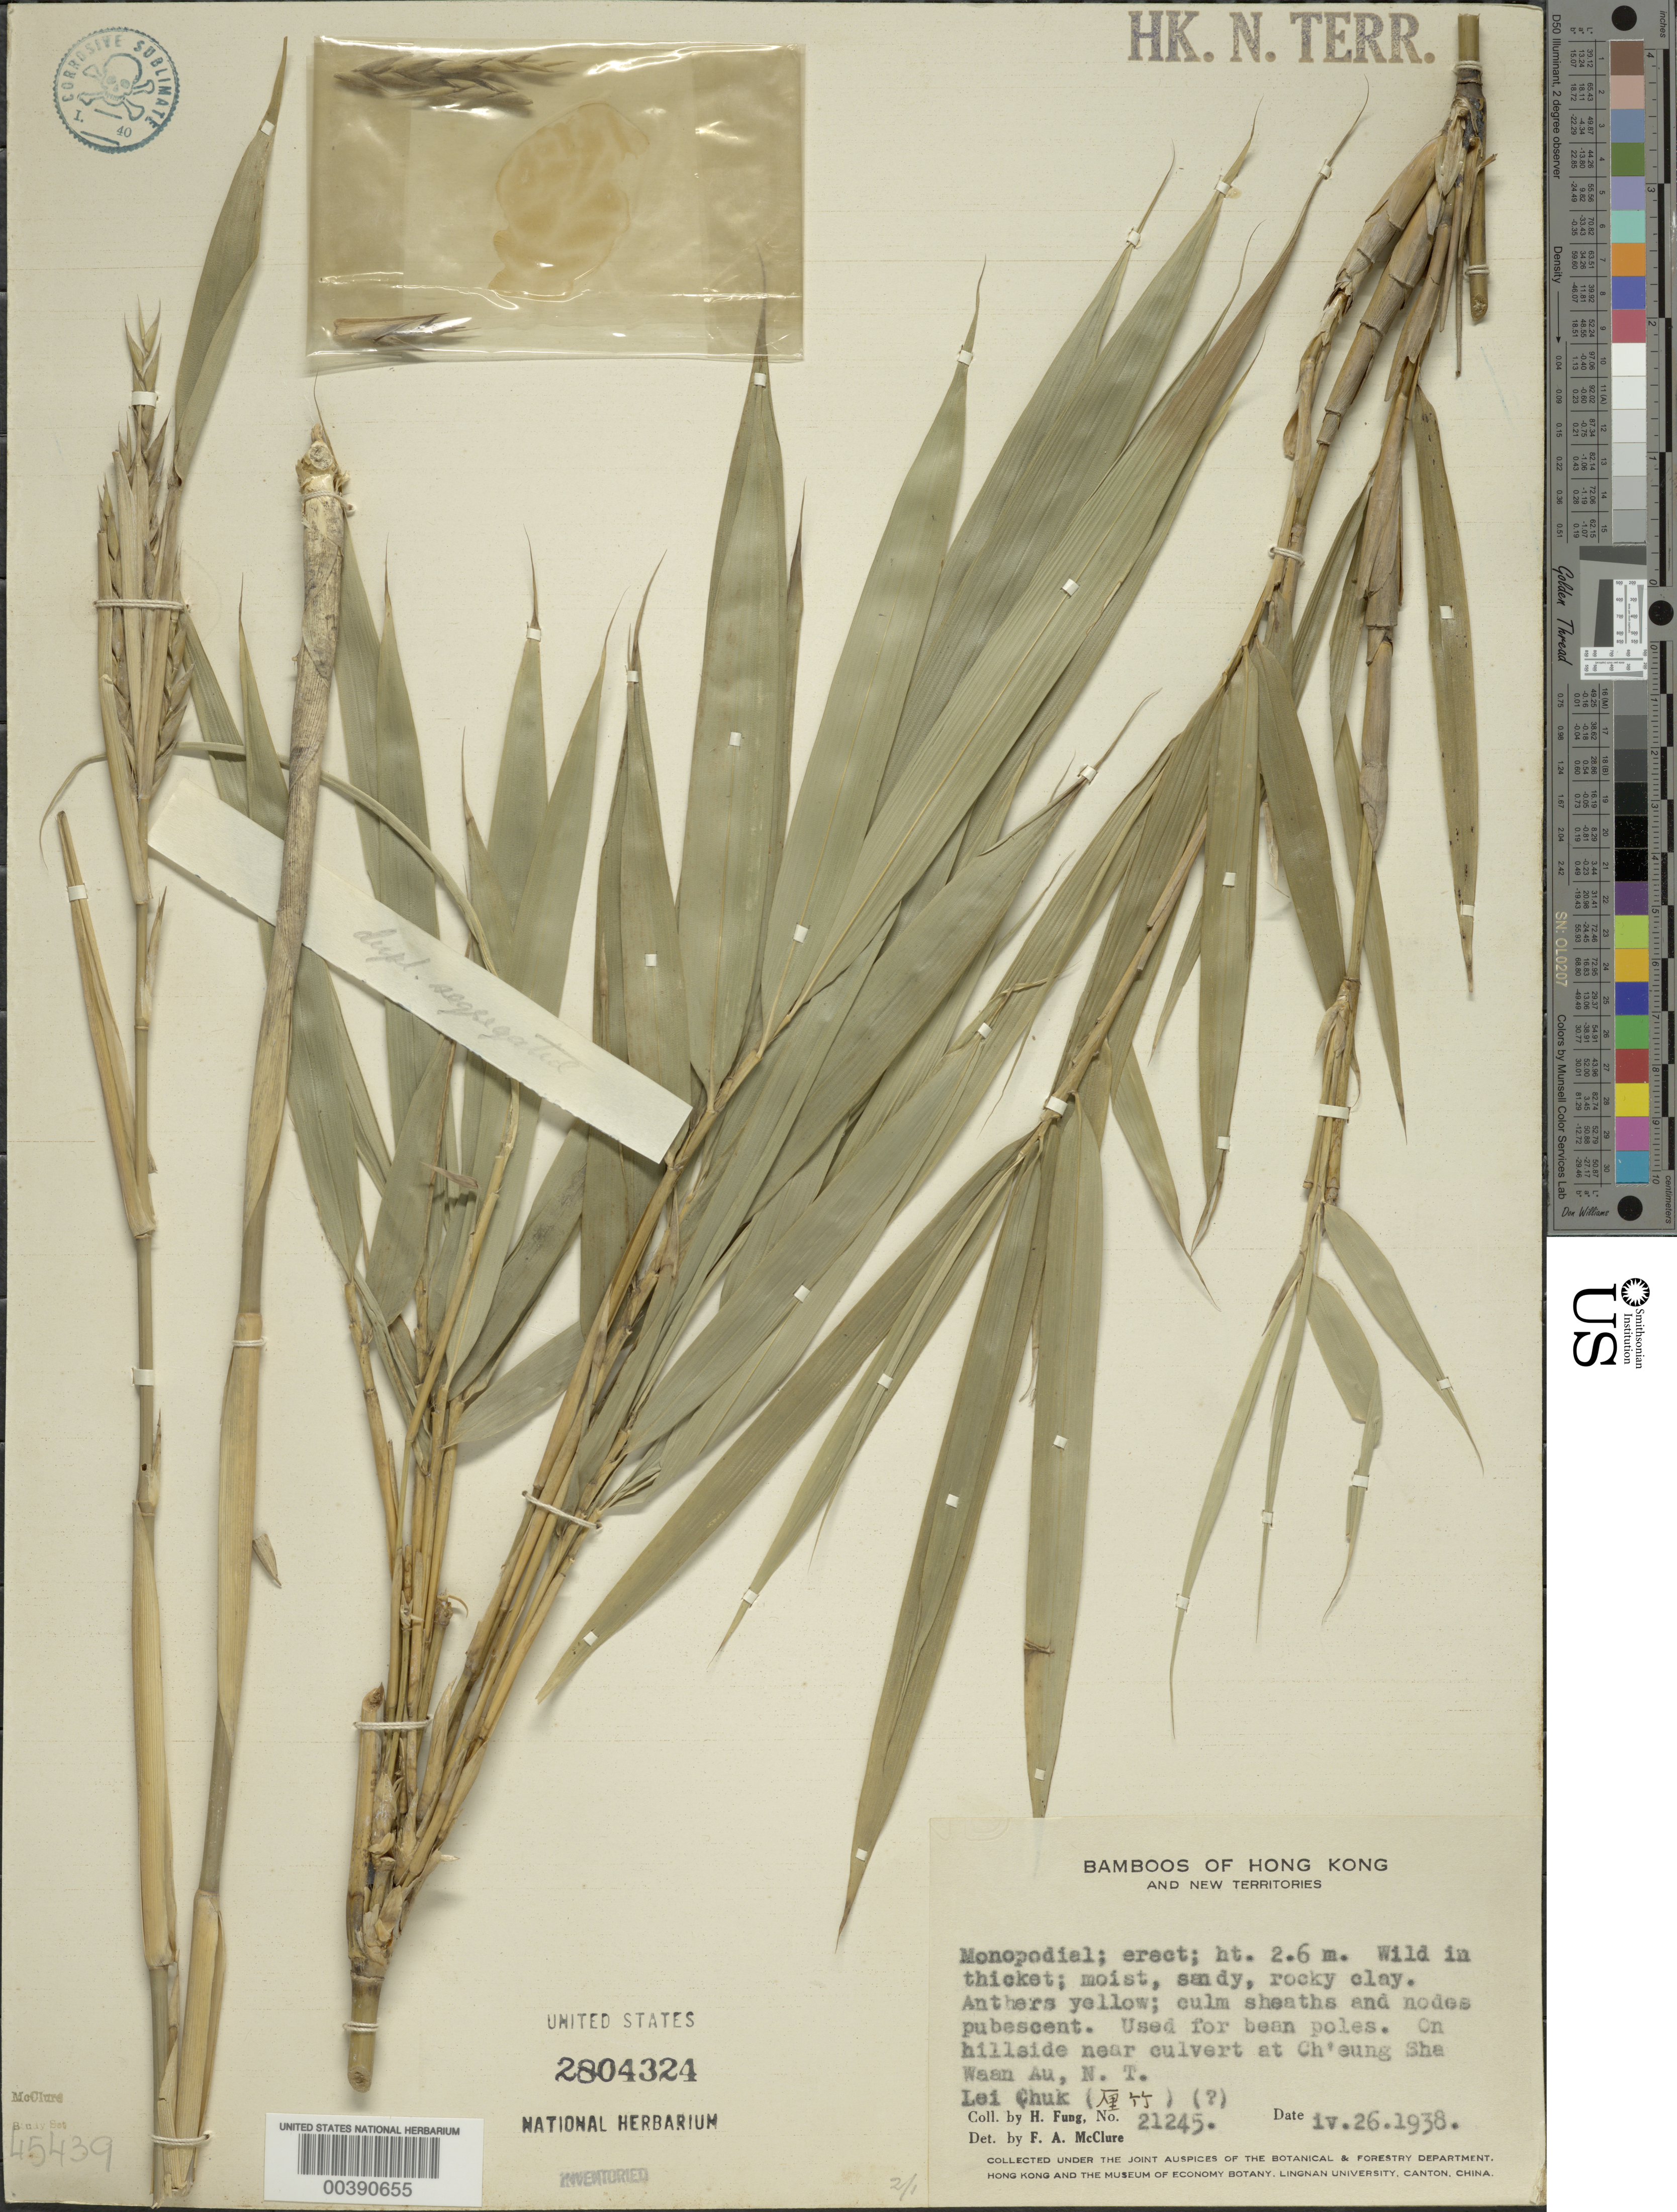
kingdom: Plantae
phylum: Tracheophyta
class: Liliopsida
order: Poales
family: Poaceae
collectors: H. L. Fung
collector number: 21245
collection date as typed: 26 Apr 1938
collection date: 1938-04-26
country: China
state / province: Hong Kong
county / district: New Territories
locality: Ch'eung sha waan au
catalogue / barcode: US 2804324